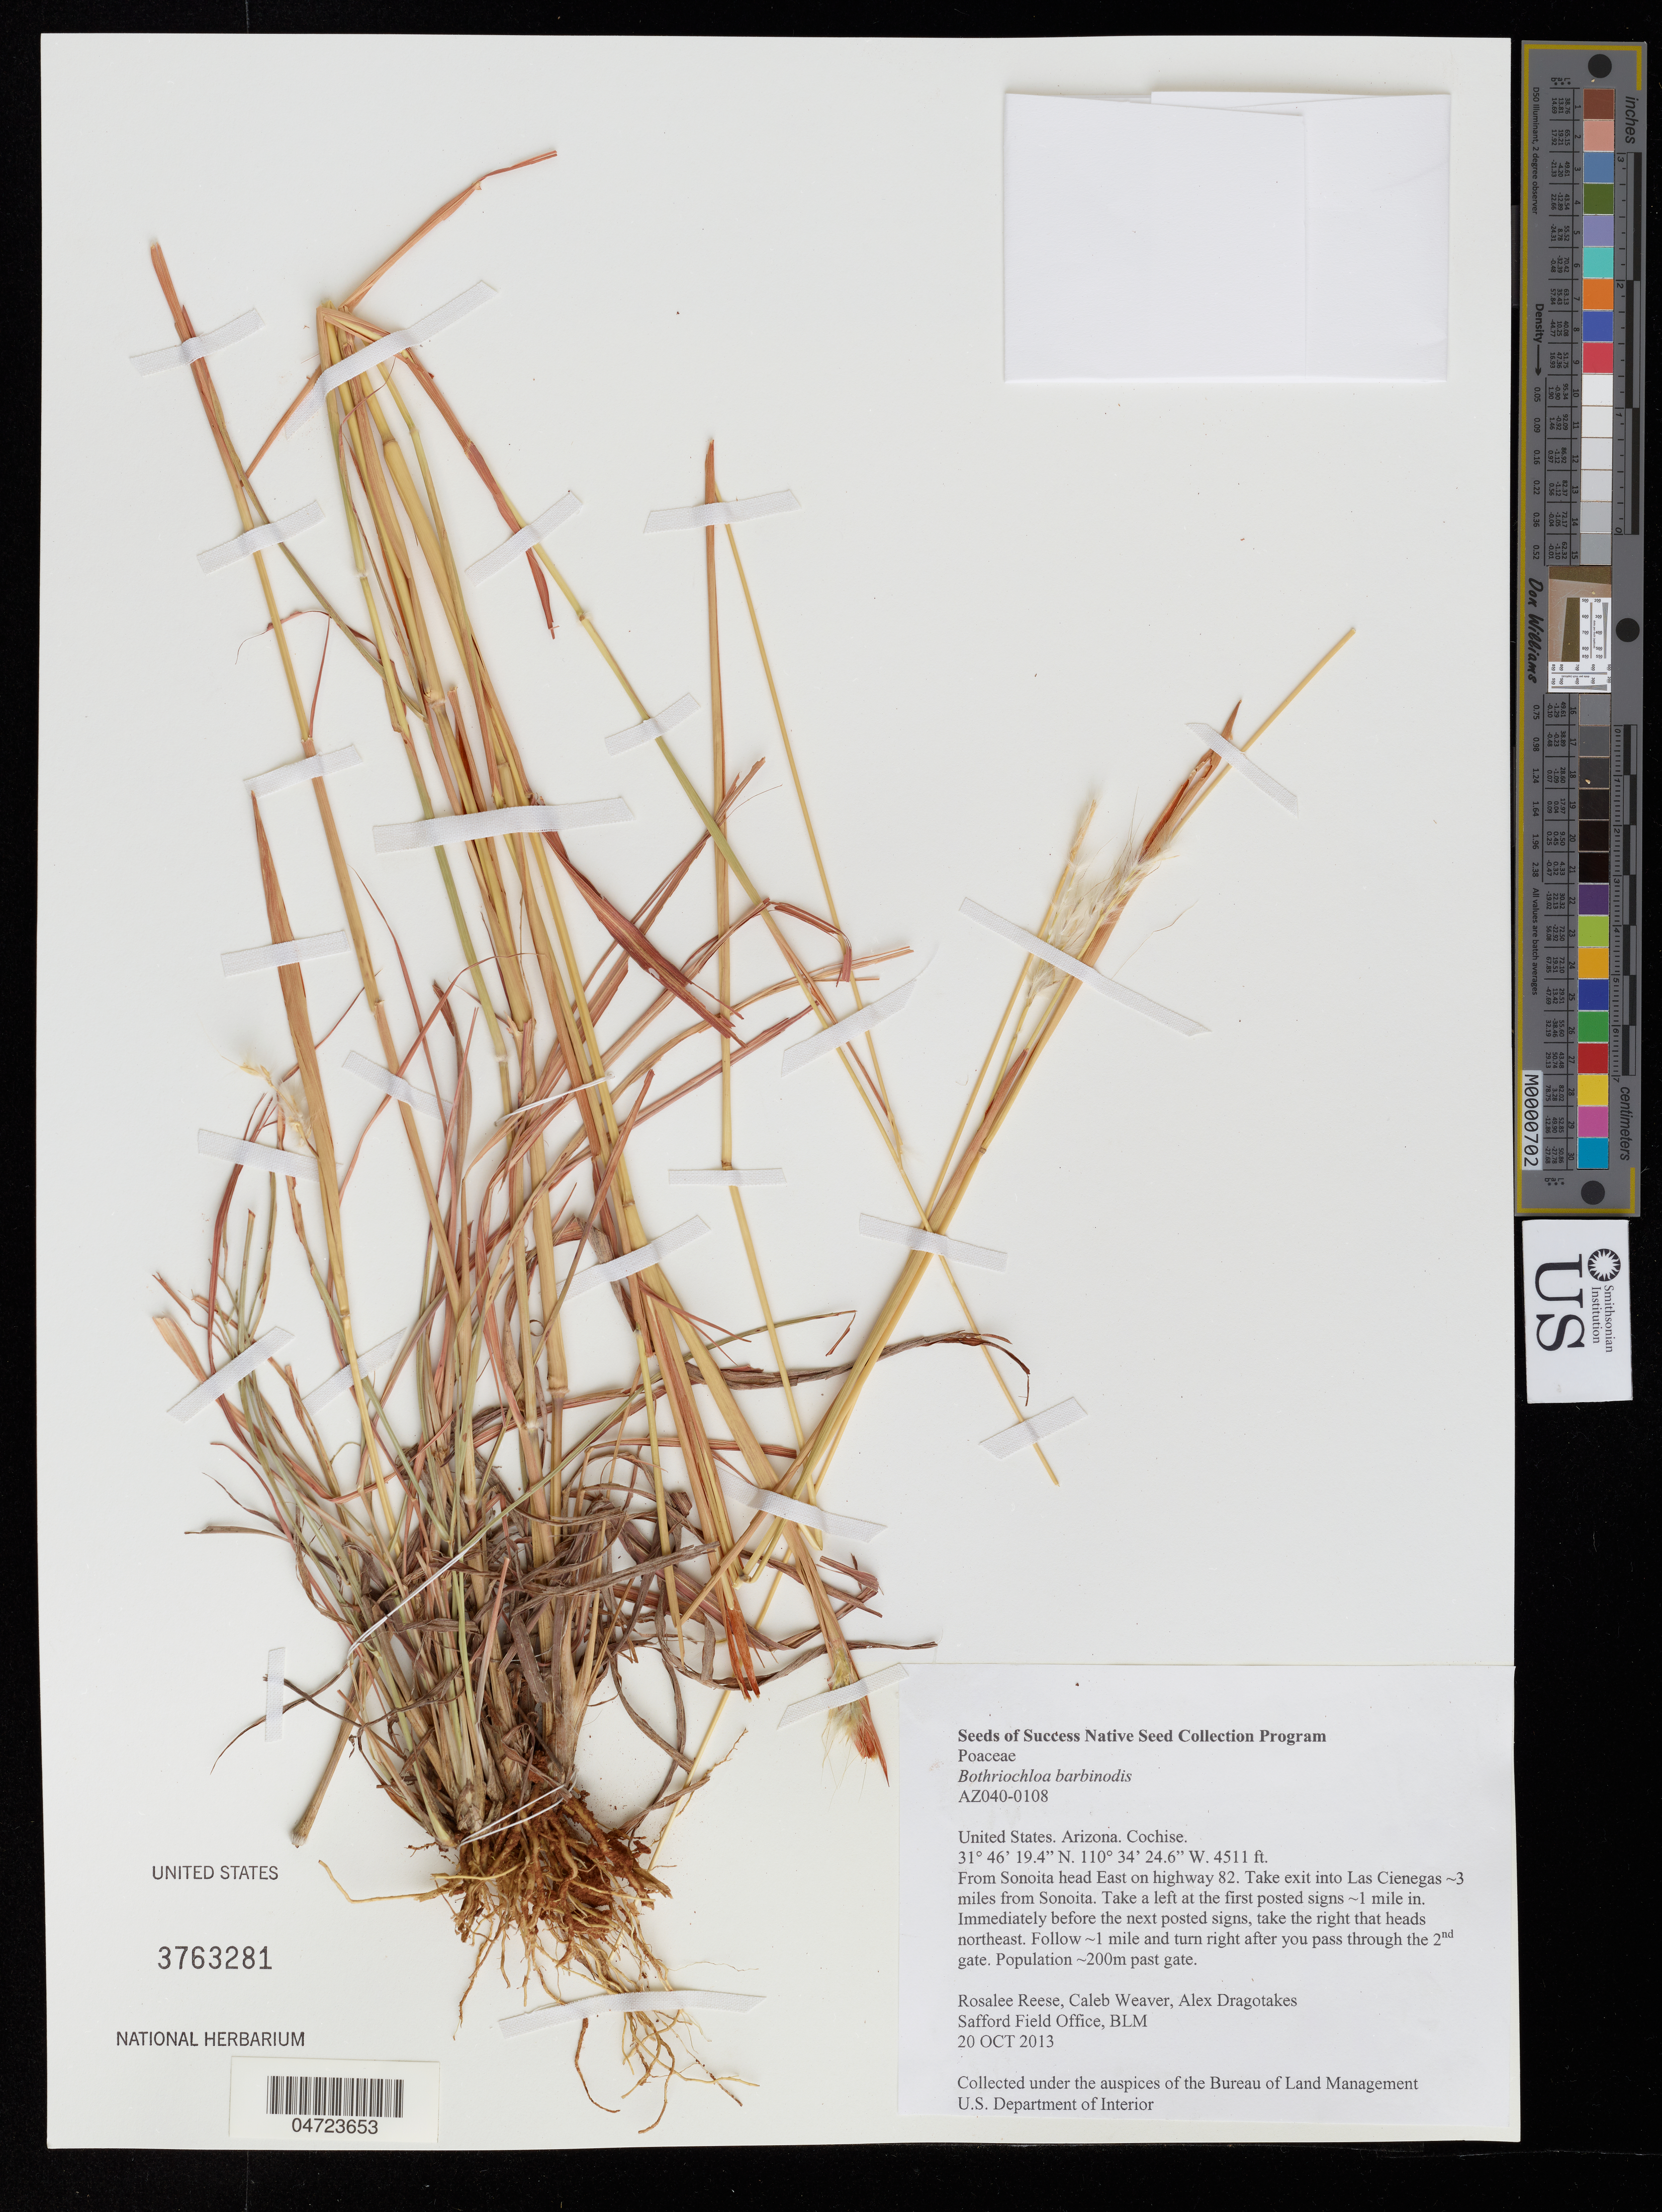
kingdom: Plantae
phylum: Tracheophyta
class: Liliopsida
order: Poales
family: Poaceae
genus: Bothriochloa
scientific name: Bothriochloa barbinodis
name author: (Lag.) Herter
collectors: R. Reese, C. Weaver & A. Dragotakes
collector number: AZ040-0108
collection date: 2013-10-20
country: United States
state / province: Arizona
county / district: Cochise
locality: Cochise. From Sonoita head East on highway 82. Take exit into Las Cienegas ~3 miles from Sonoita. Take a left at the first posted signs ~1 mile in. Immediately before the next posted signs, take the right that heads northeast. Follow ~1 mile and turn right after you pass through the 2nd gate. Population ~200m past gate.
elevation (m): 1375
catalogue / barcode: US 3763281